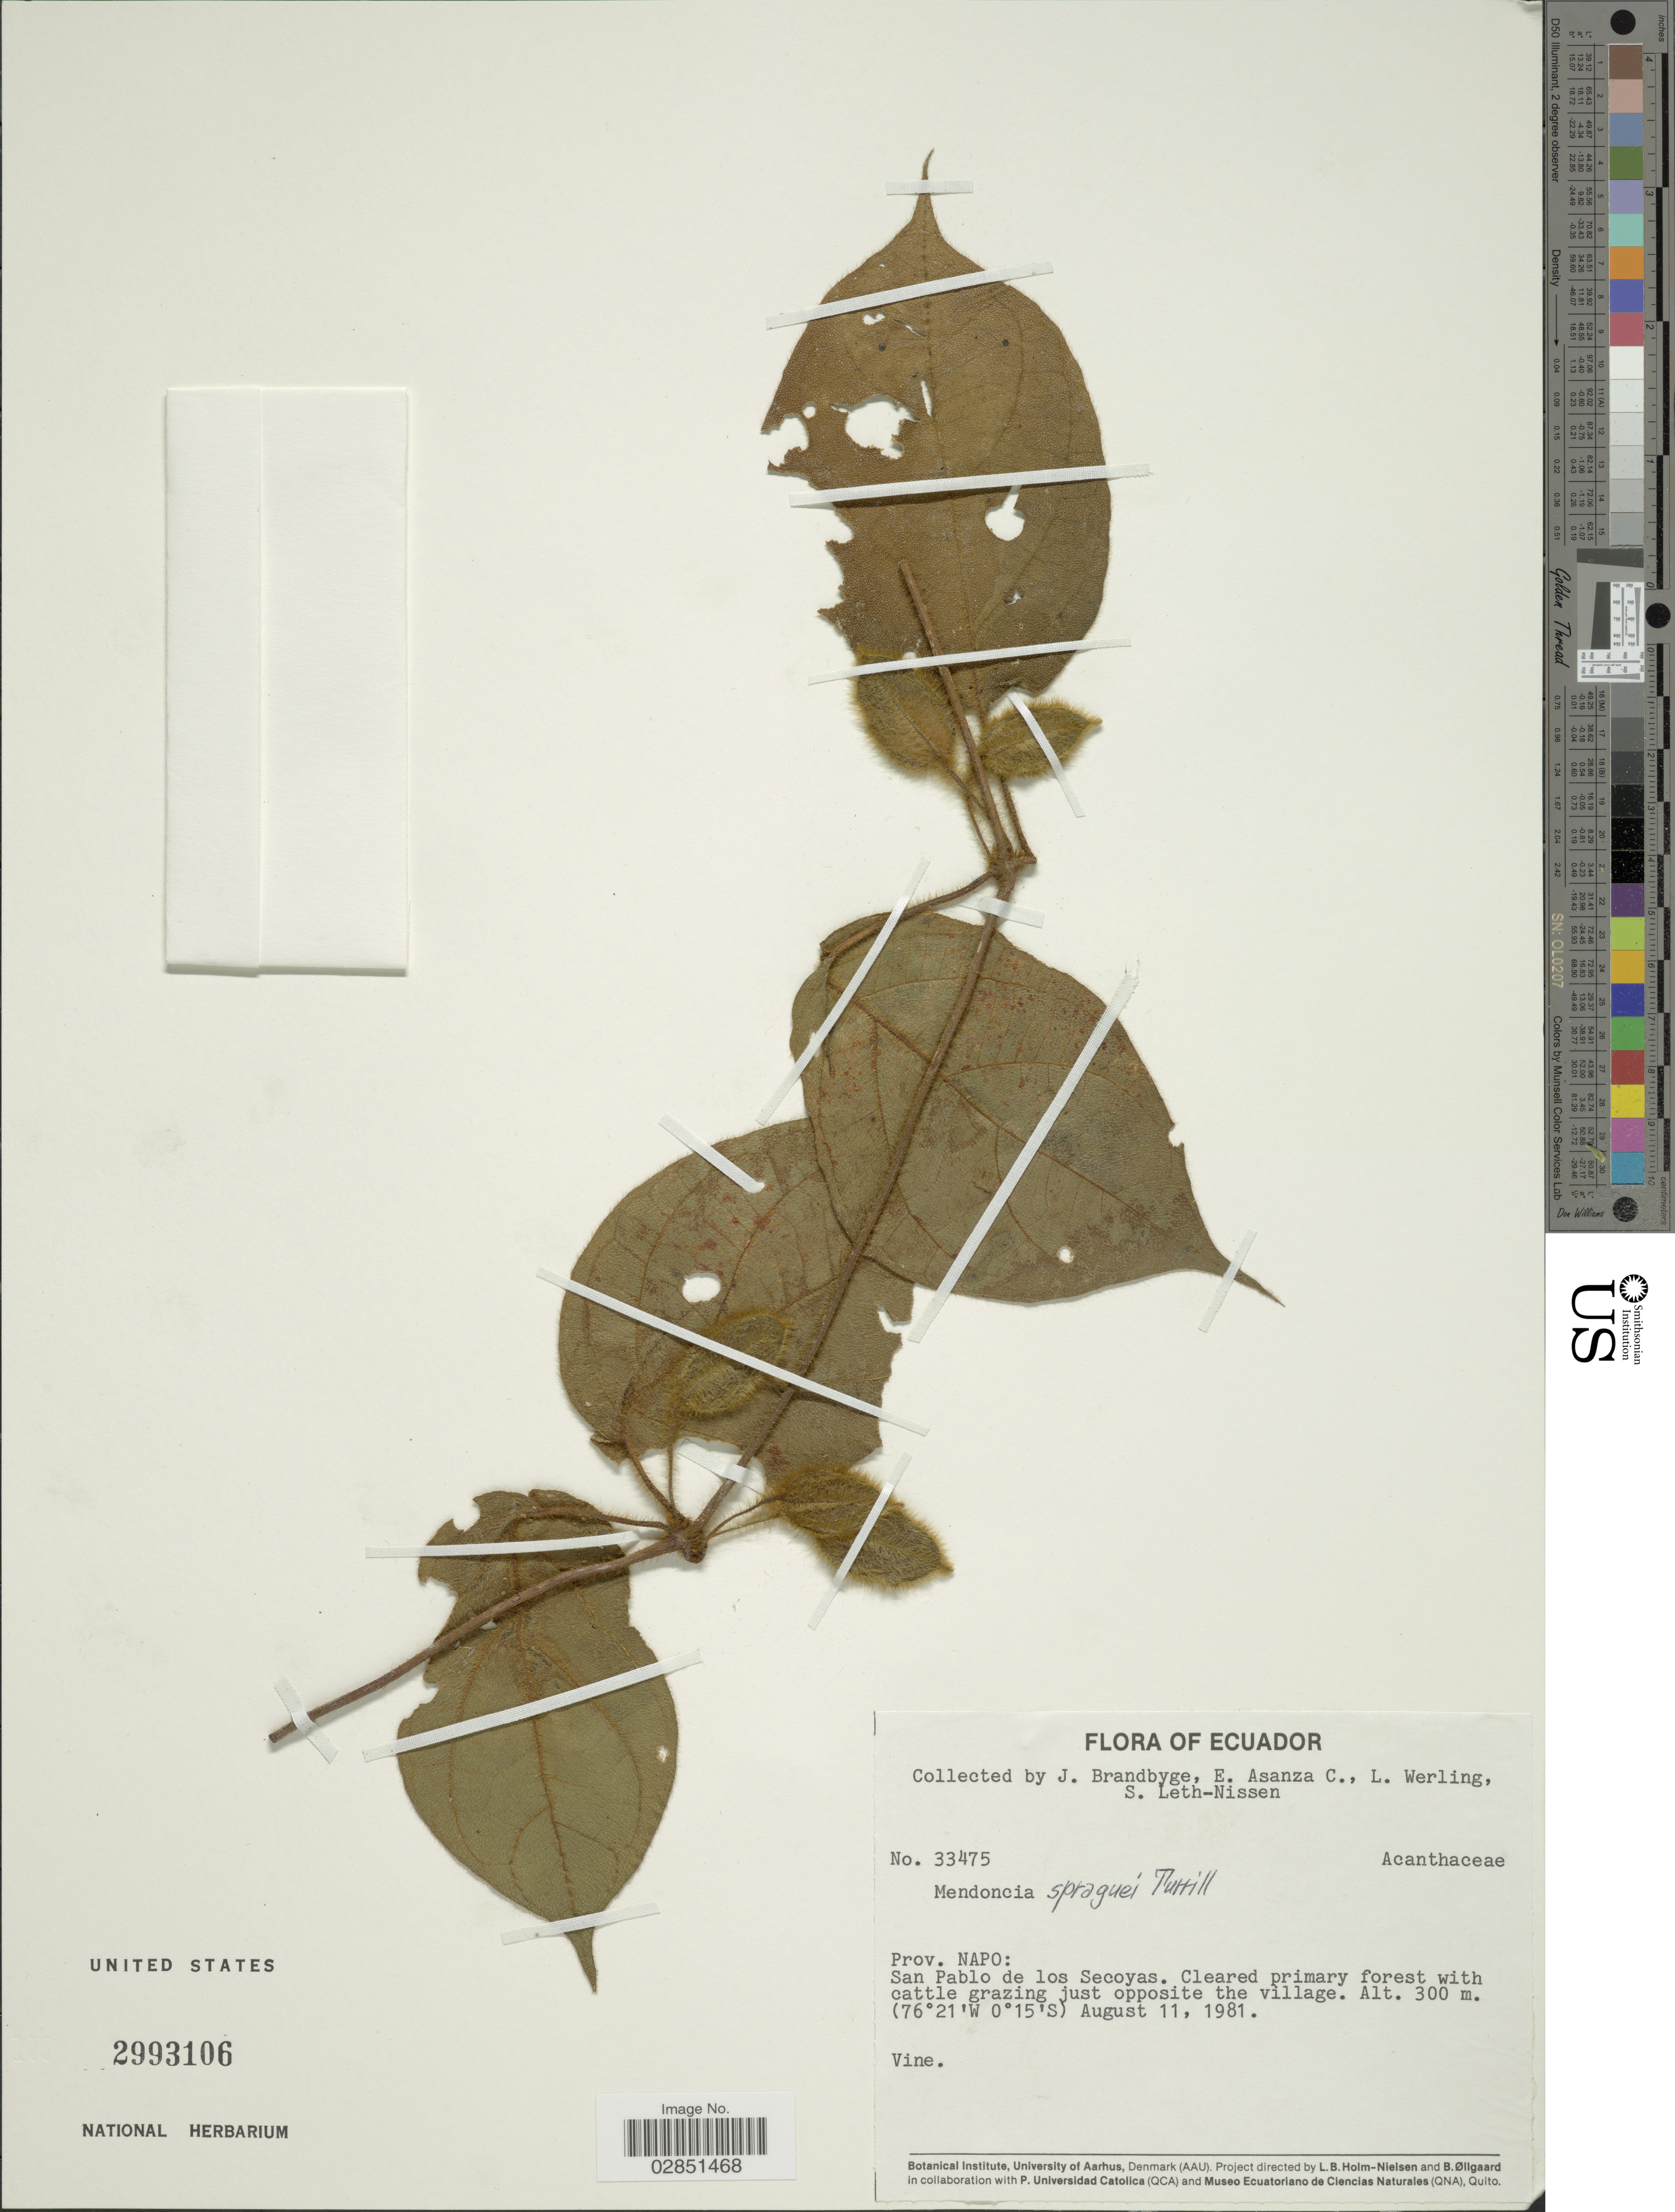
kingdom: Plantae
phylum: Tracheophyta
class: Magnoliopsida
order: Lamiales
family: Acanthaceae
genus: Mendoncia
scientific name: Mendoncia spraguei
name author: Turrill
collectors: J. Brandbyge, E. Asanza C., L. Werling & S. Leth-Nissen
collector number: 33475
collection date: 1981-08-11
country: Ecuador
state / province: Napo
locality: Prov. Napo. San Pablo de los Secoyas.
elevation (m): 300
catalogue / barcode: US 2993106